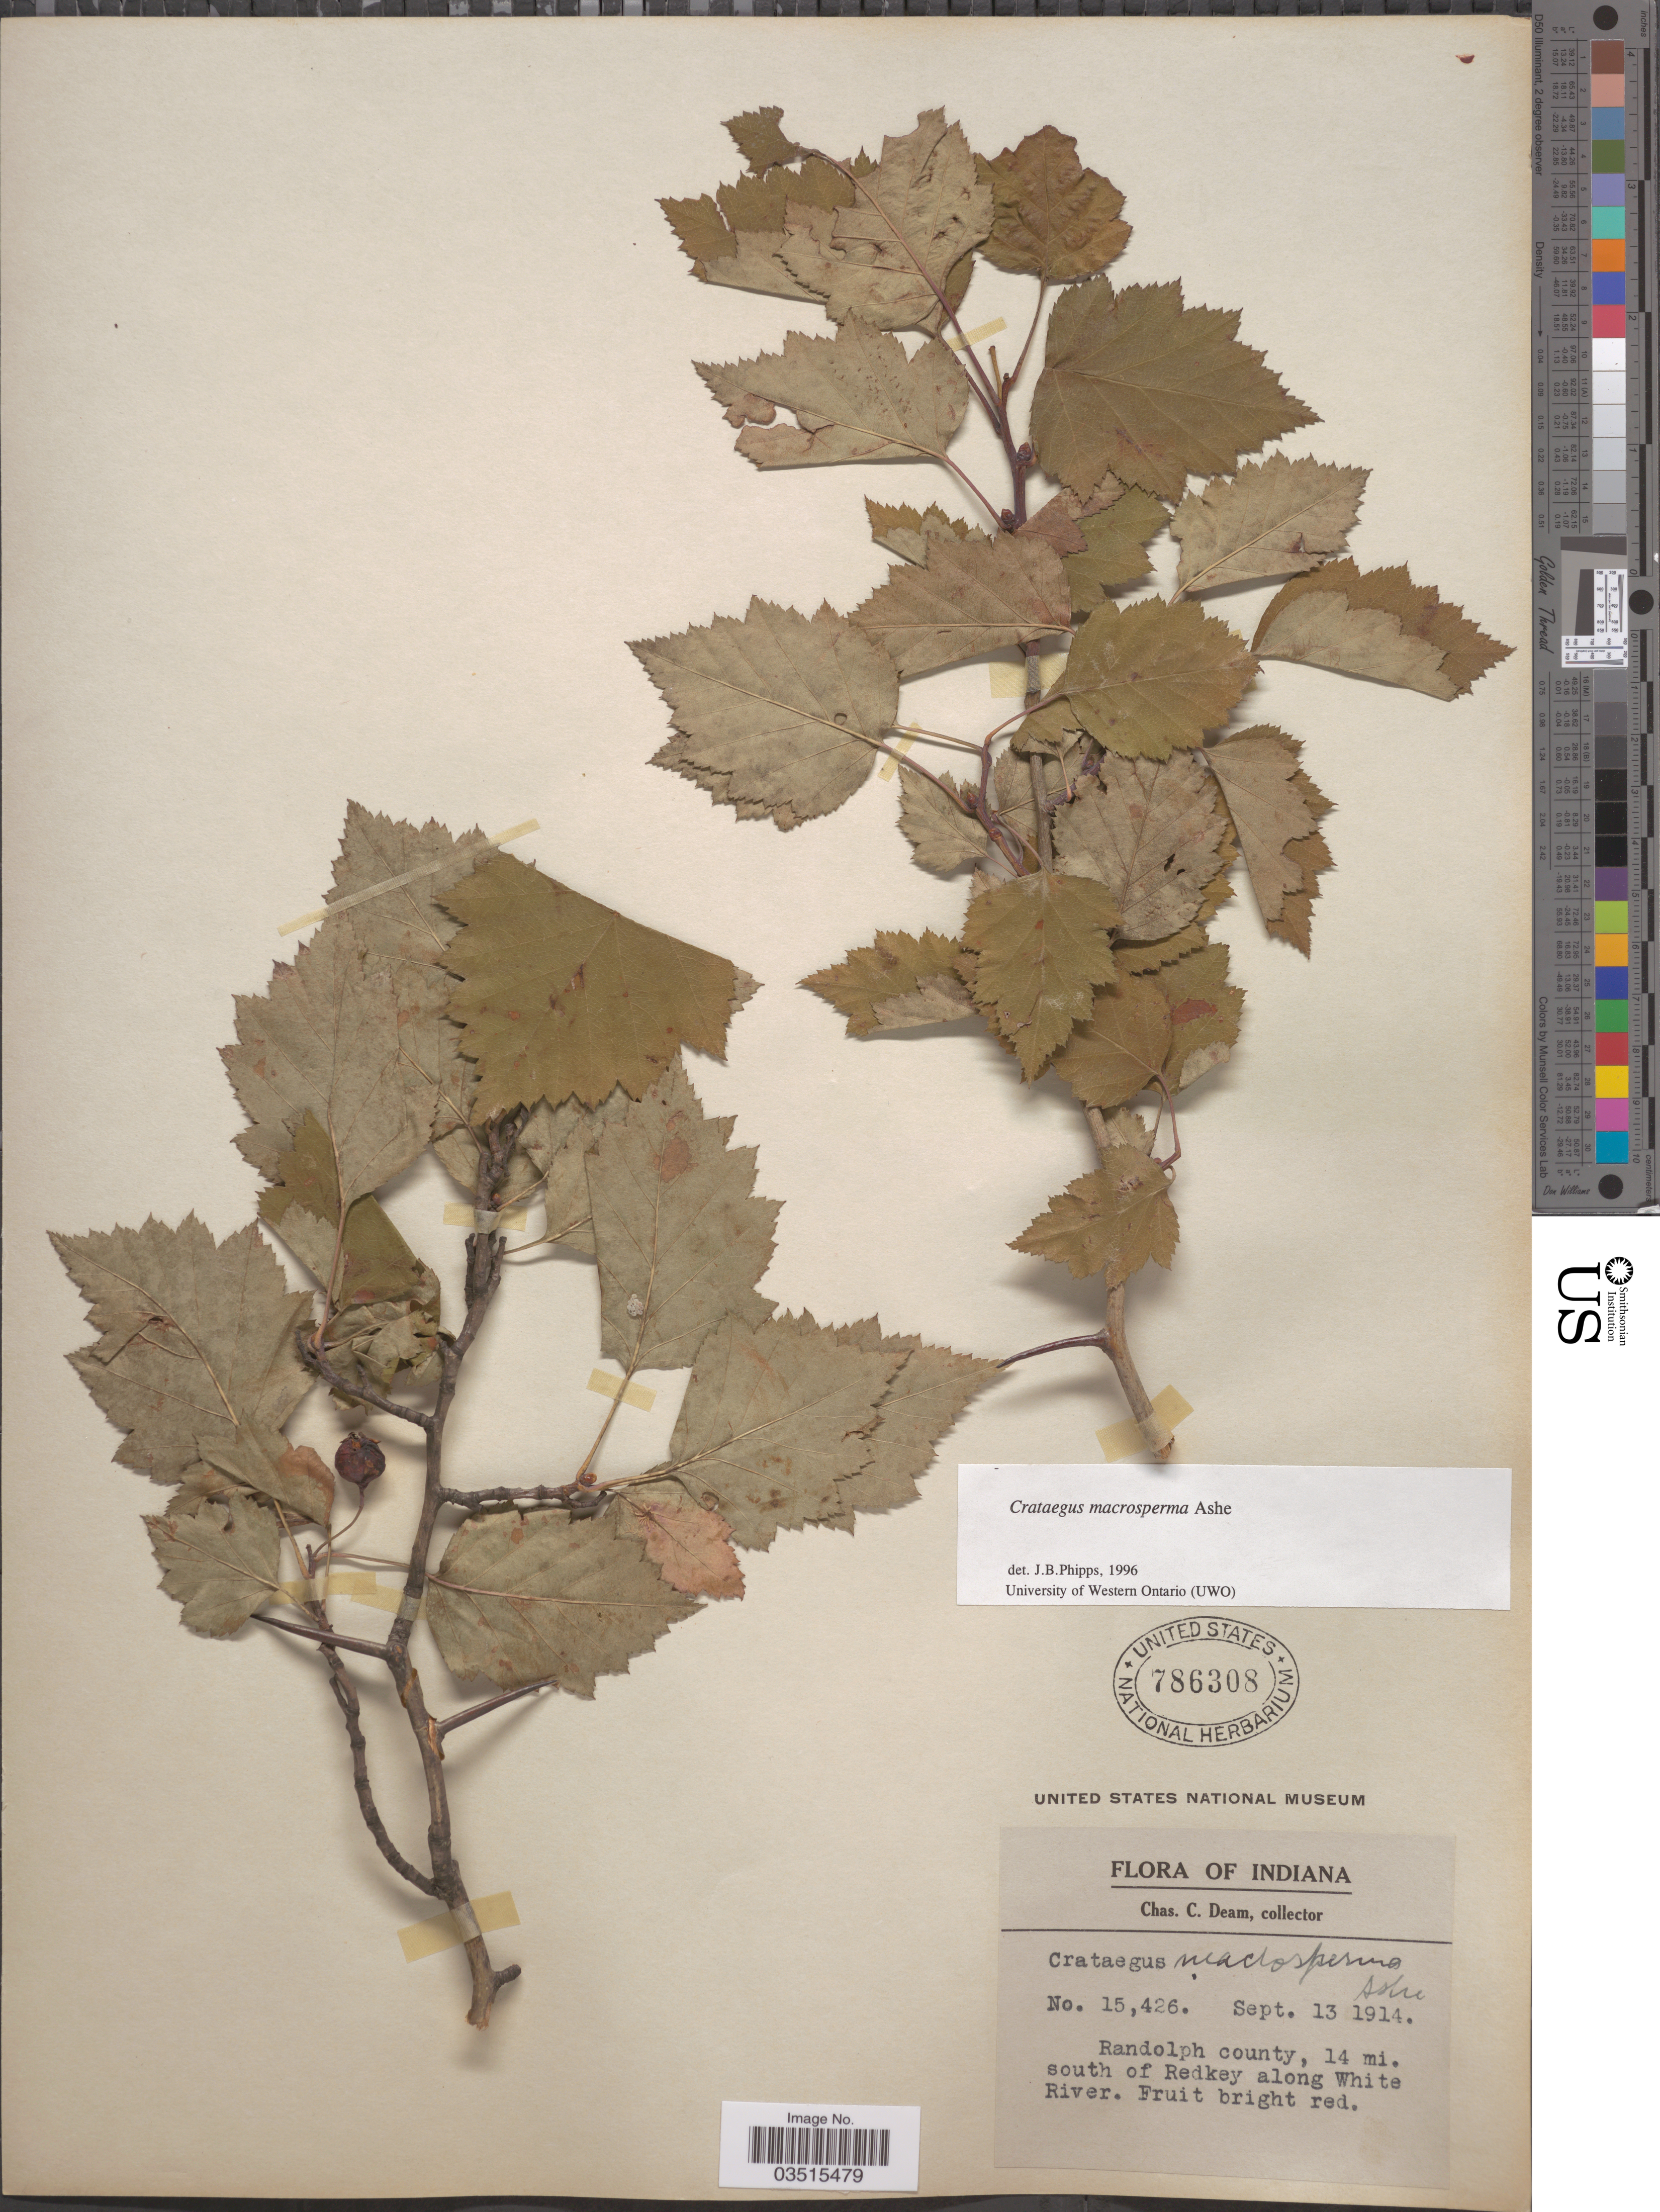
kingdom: Plantae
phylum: Tracheophyta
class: Magnoliopsida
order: Rosales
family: Rosaceae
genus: Crataegus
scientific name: Crataegus macrosperma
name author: Ashe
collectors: C. C. Deam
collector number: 15426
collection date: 1914-09-13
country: United States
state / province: Indiana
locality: Randolp county, 14 mi. south of Redkey along White River.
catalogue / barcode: US 786308